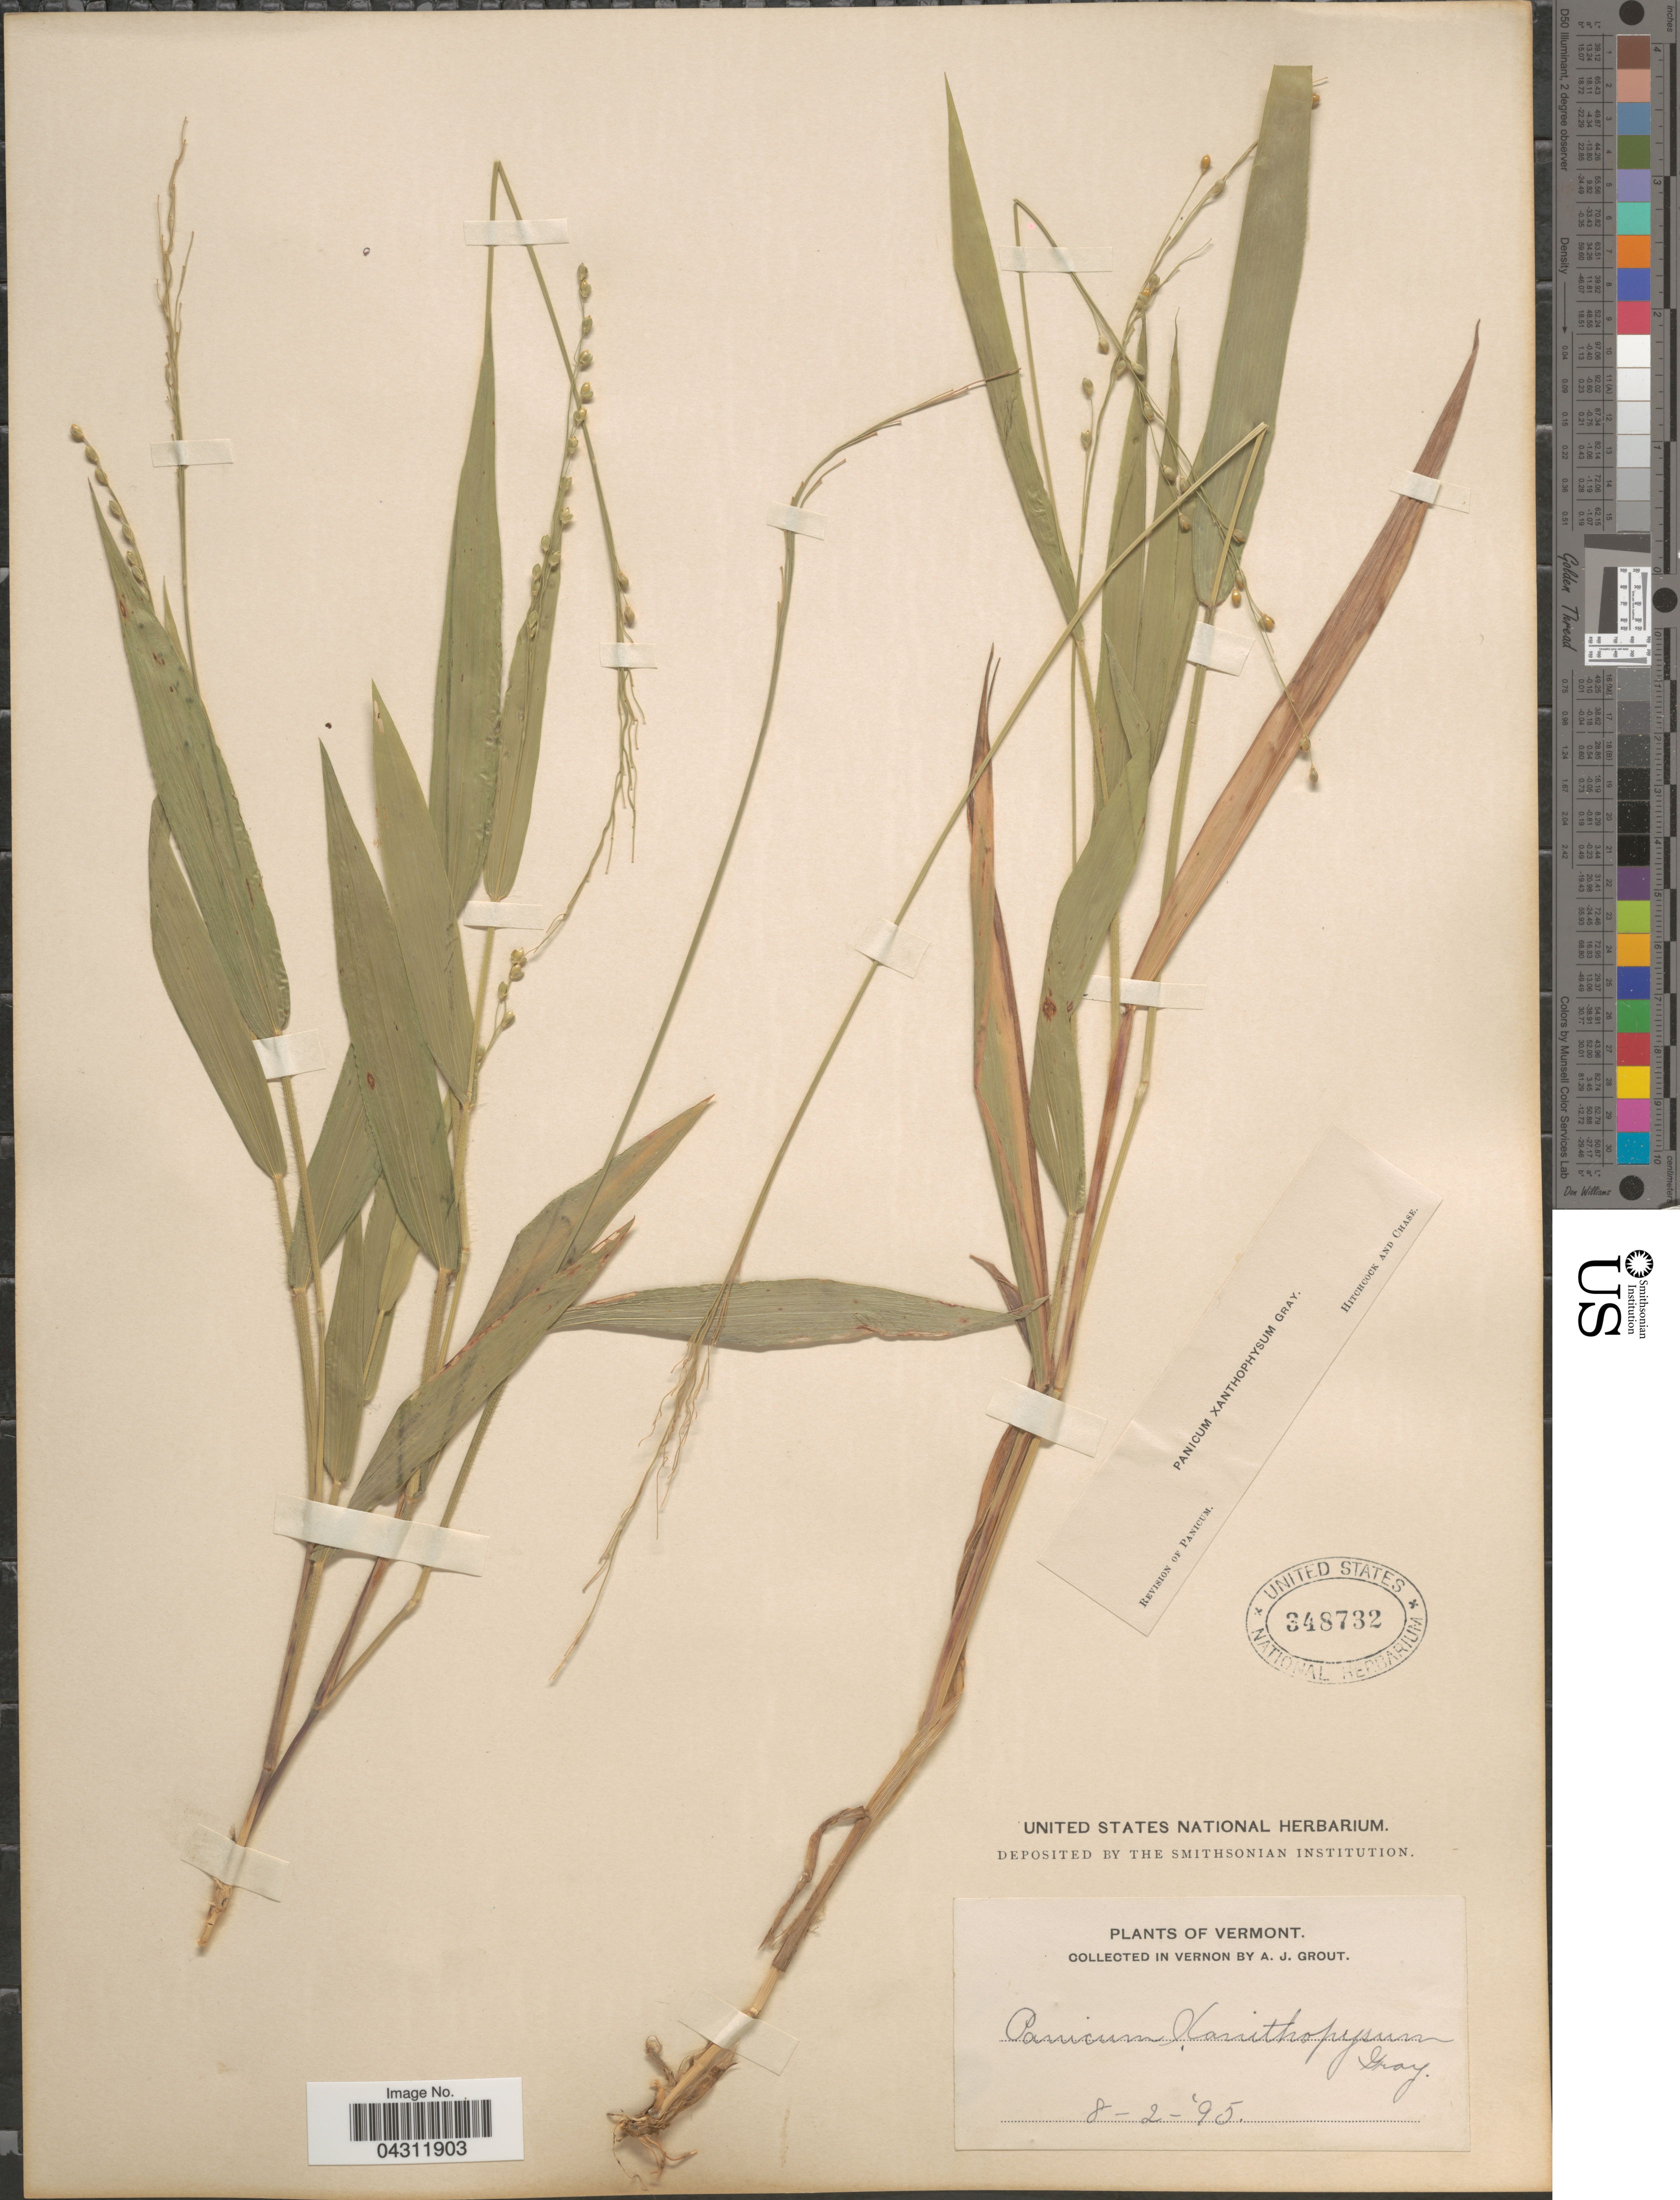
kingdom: Plantae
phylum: Tracheophyta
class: Liliopsida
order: Poales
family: Poaceae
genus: Dichanthelium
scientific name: Dichanthelium xanthophysum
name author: (A. Gray) Freckmann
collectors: A. J. Grout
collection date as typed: Transcribed d/m/y: 2/8/95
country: United States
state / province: Vermont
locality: In Vernon.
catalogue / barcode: US 348732